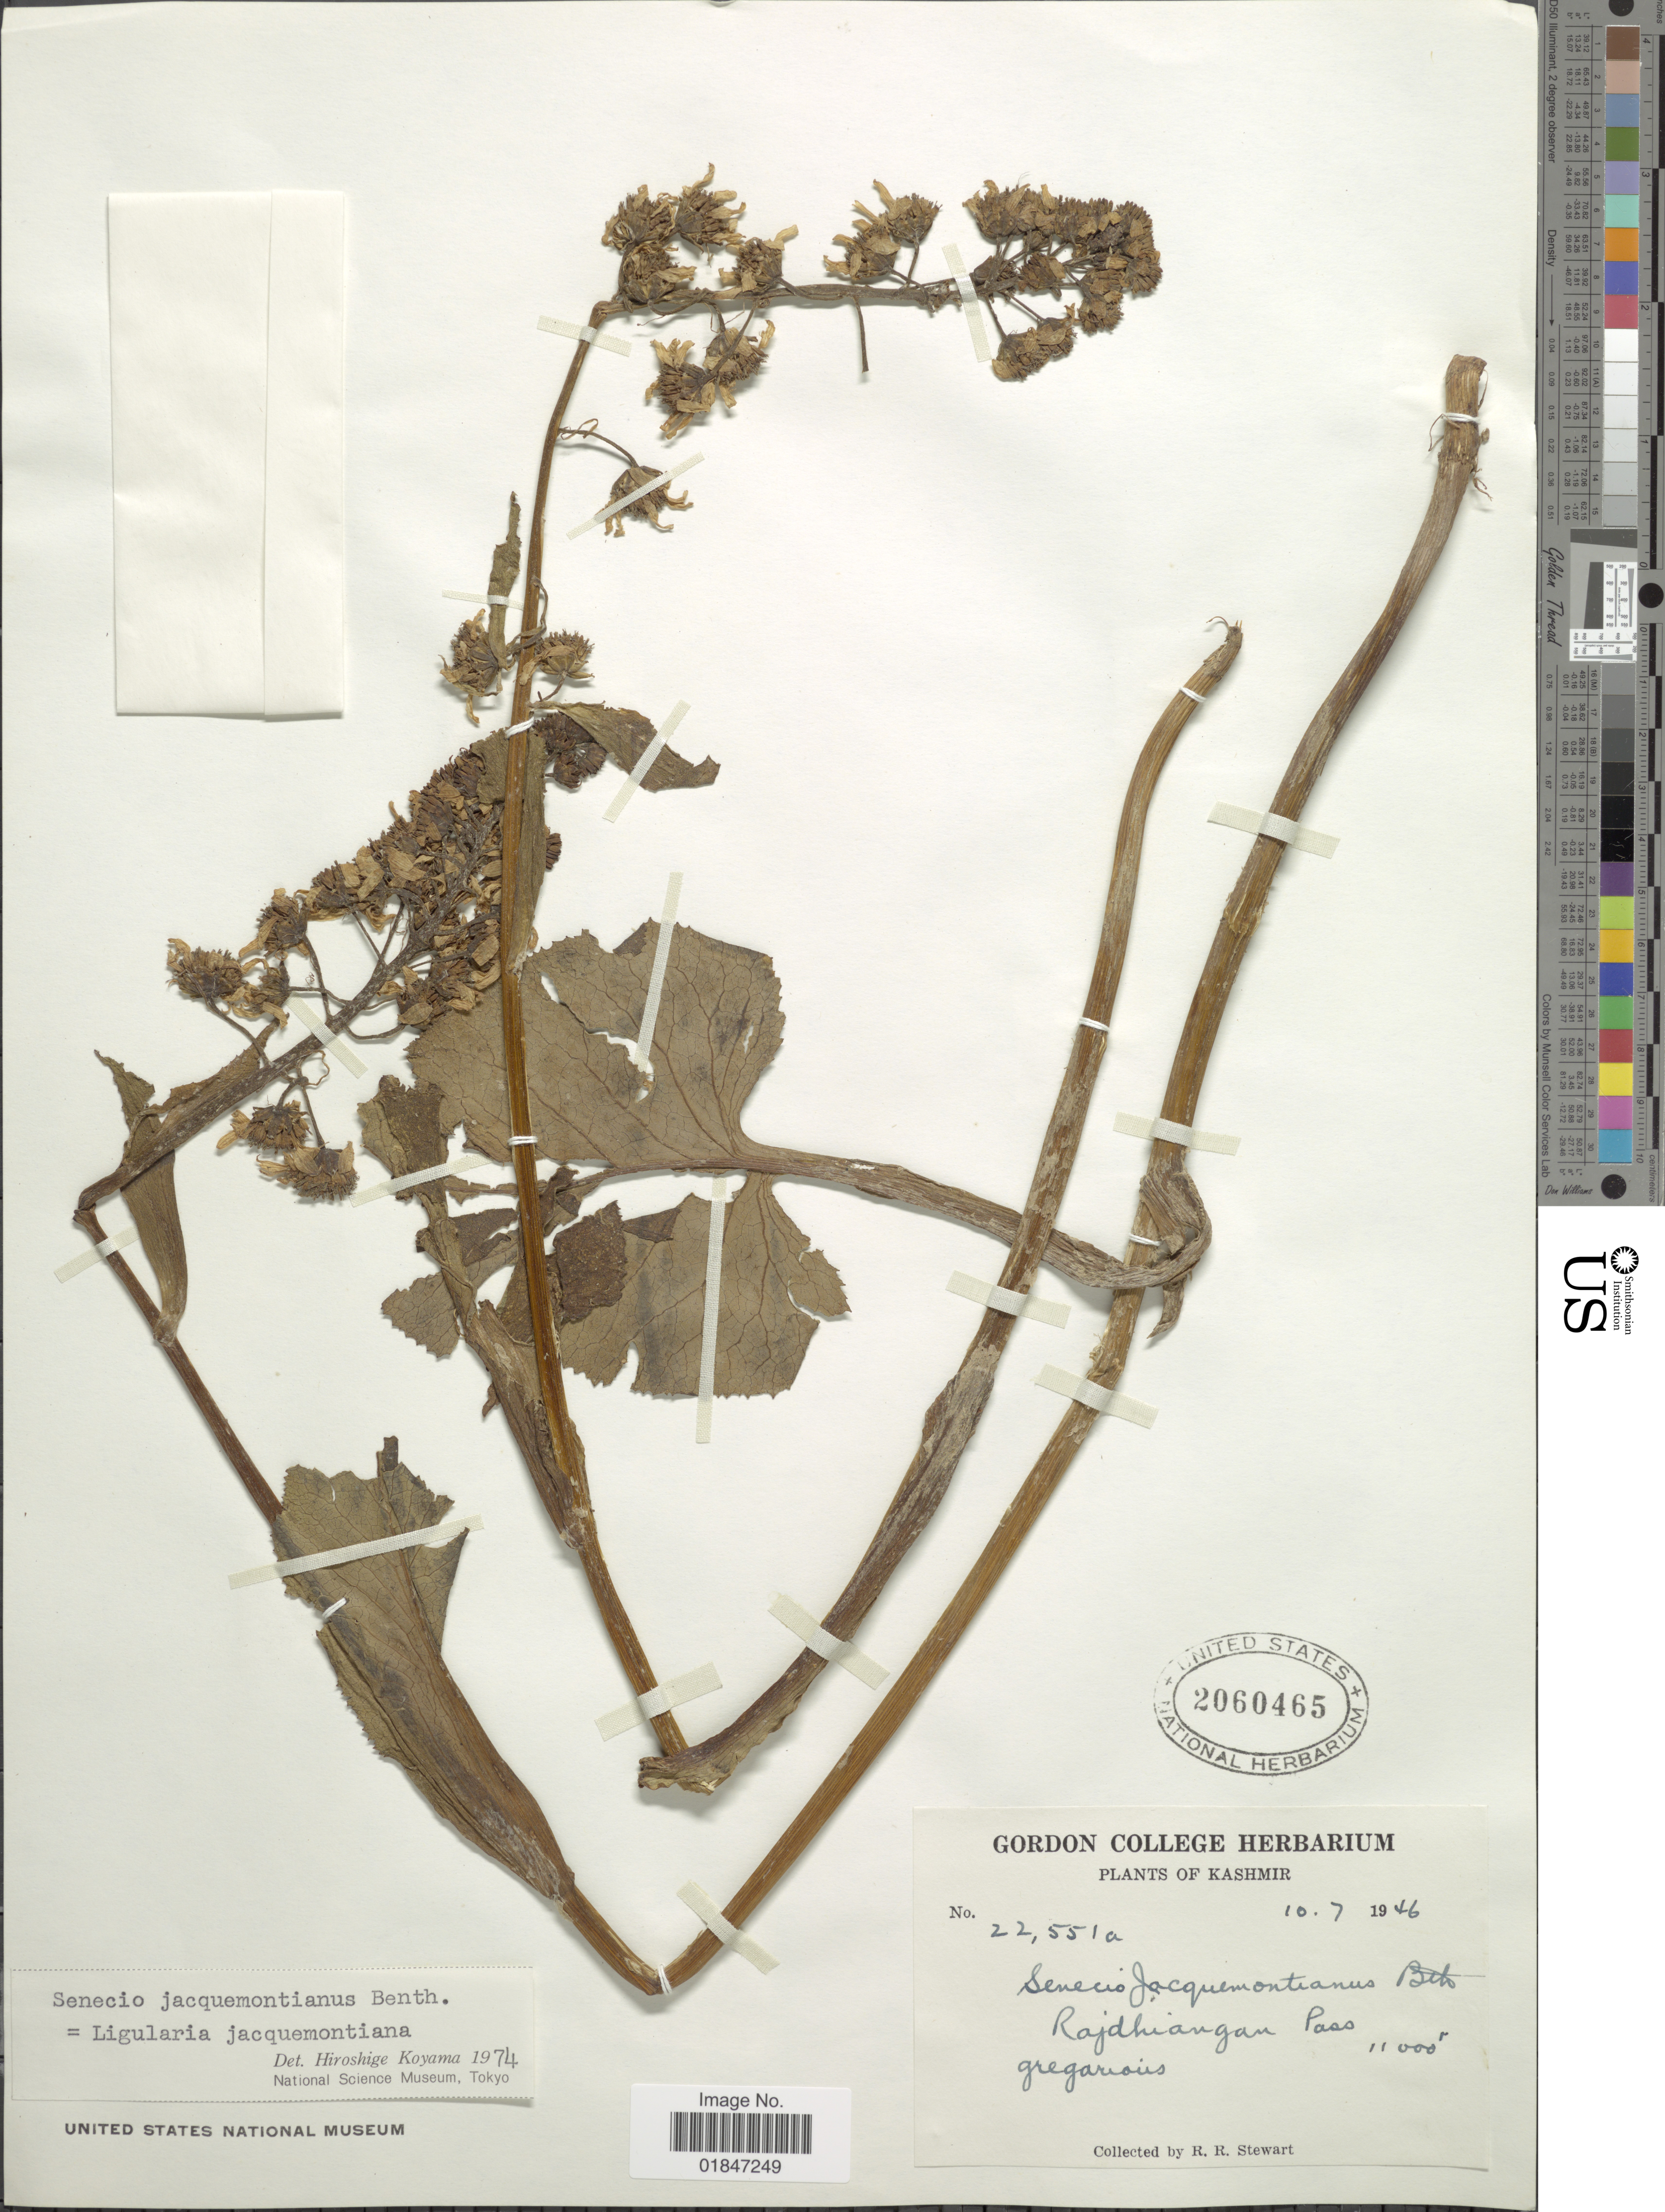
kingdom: Plantae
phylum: Tracheophyta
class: Magnoliopsida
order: Asterales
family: Asteraceae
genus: Ligularia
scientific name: Ligularia jacquemontiana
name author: (Decne.) M.A. Rau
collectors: R. R. Stewart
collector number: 22551a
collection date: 1946-07-10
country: India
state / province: Jammu and Kashmir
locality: Kashmir, Rajdhiangan Pass.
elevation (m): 3353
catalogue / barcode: US 2060465